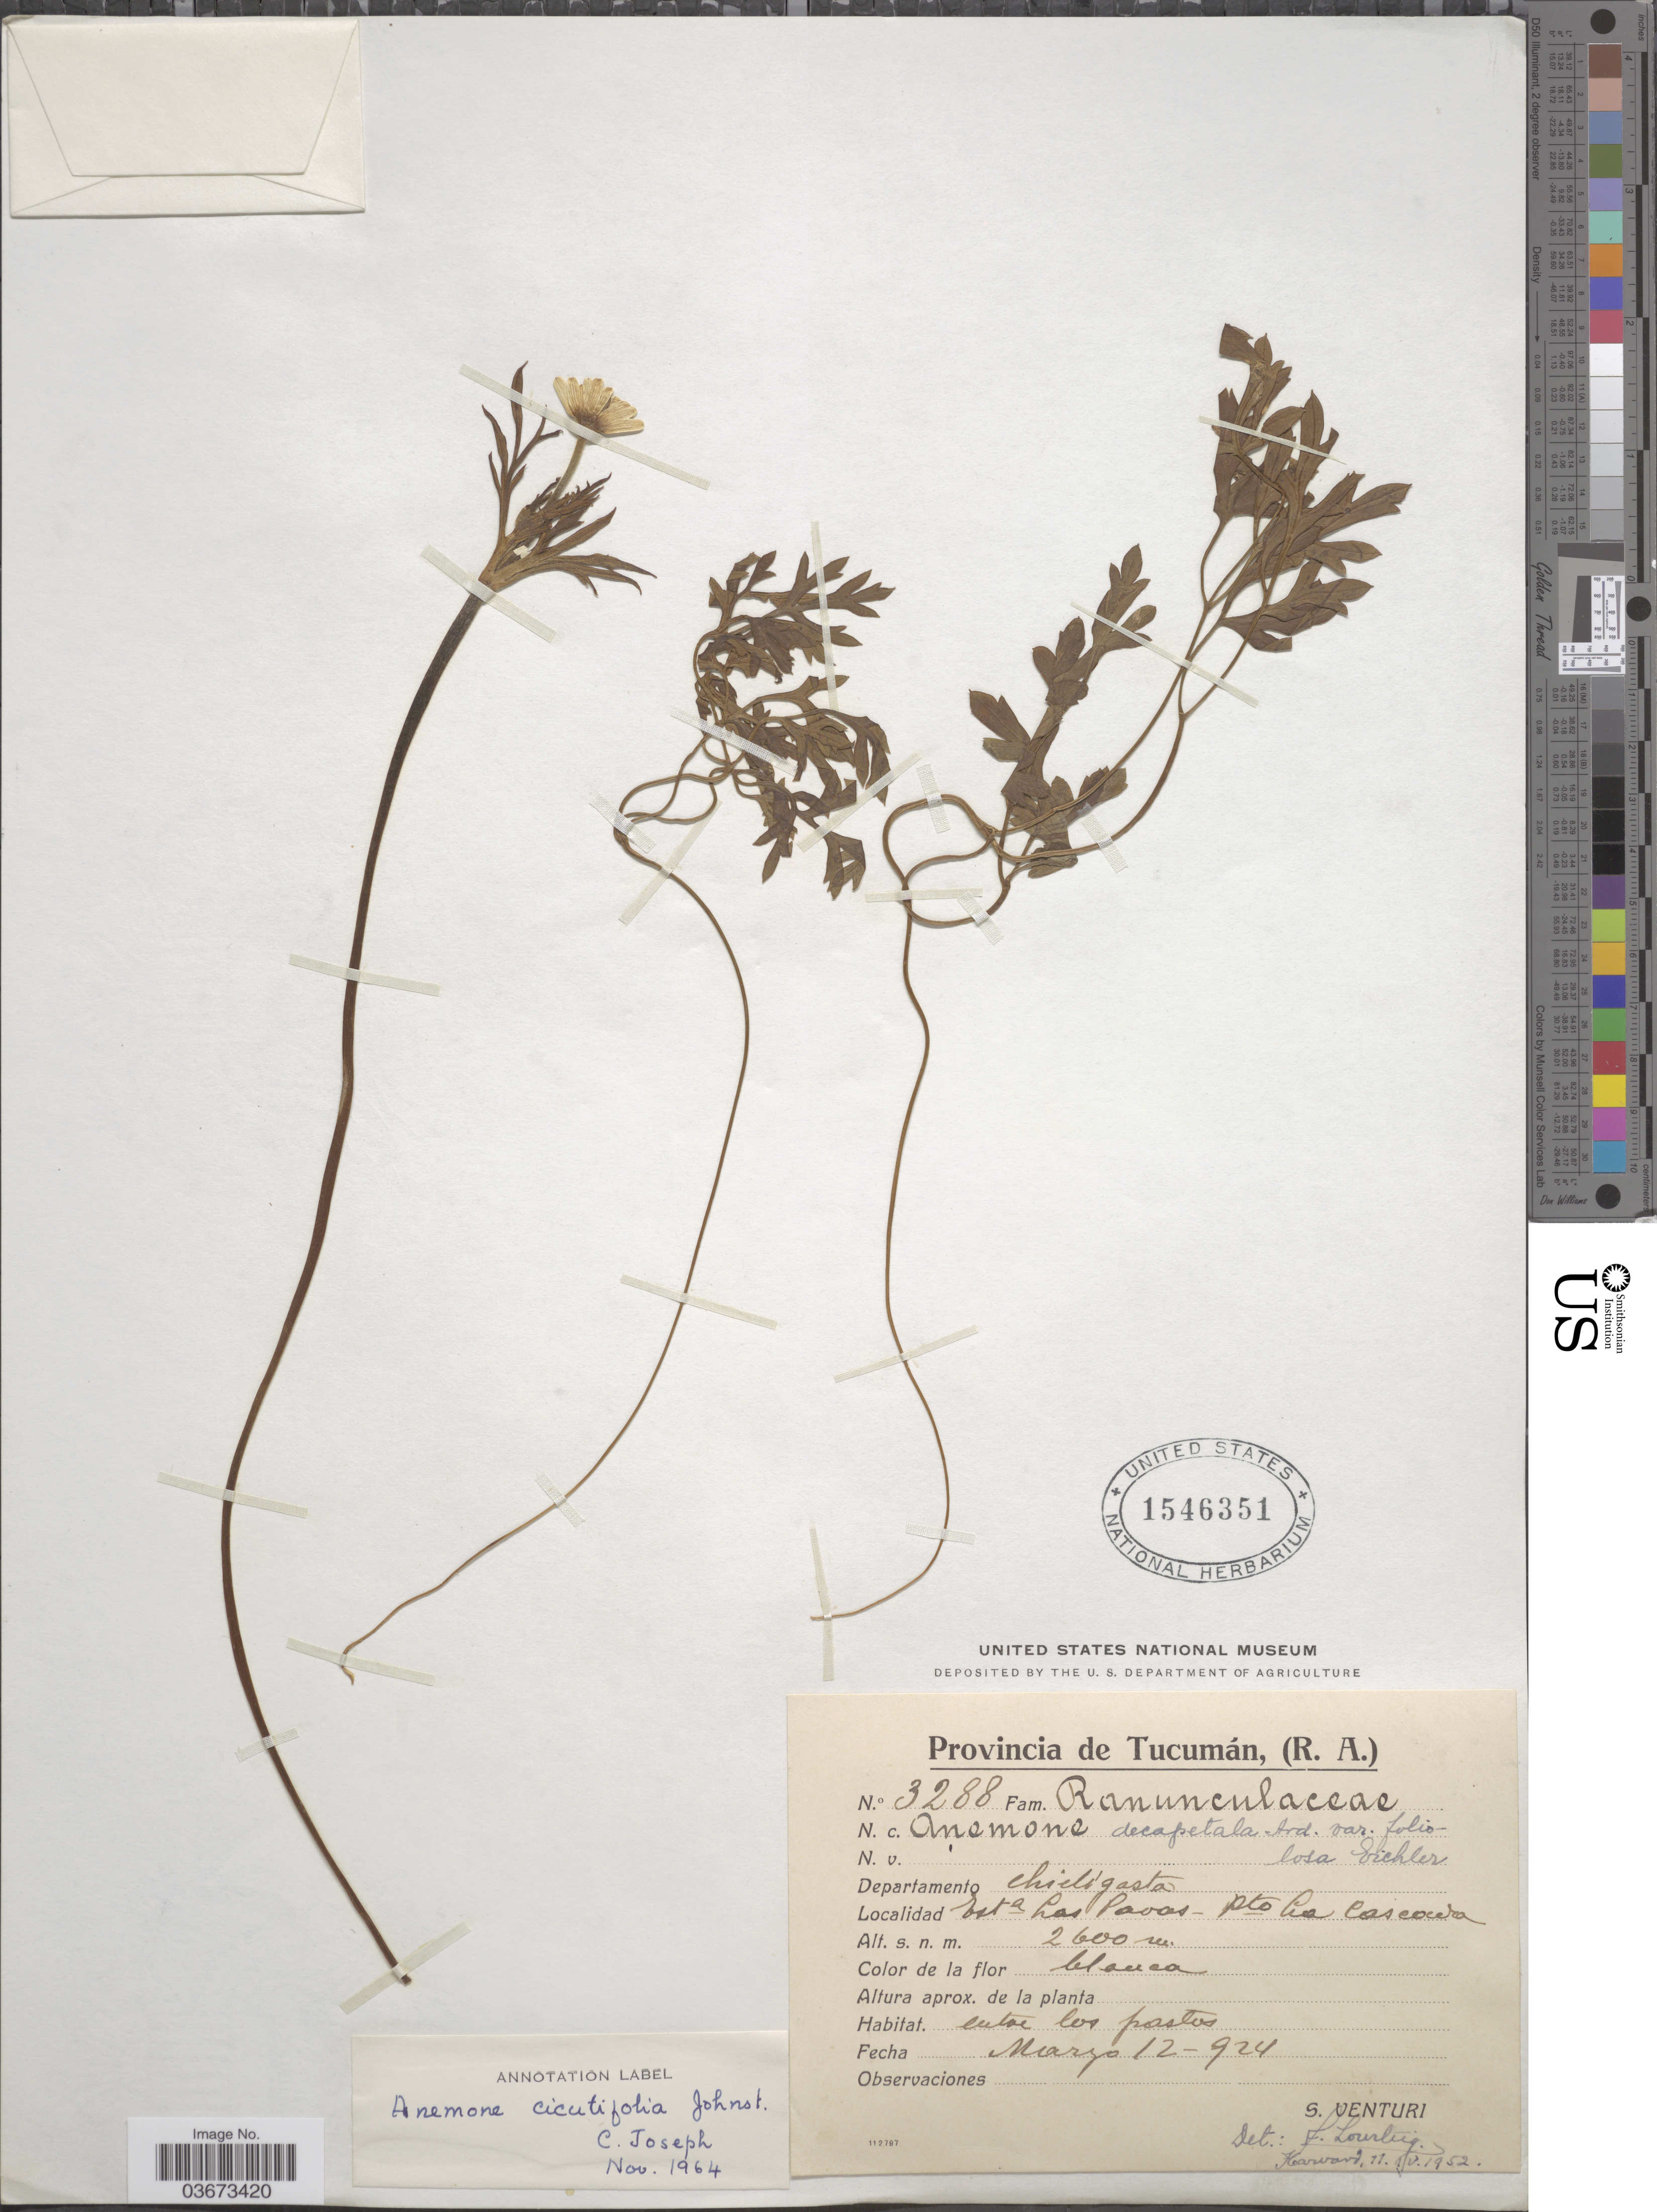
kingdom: Plantae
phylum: Tracheophyta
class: Magnoliopsida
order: Ranunculales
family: Ranunculaceae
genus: Anemone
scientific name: Anemone cicutifolia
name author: I.M. Johnst.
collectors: S. Venturi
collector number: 3288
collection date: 1924-03-12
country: Argentina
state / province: Tucuman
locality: Departamento Chicligasta. Esta. Las Pavas - Sto La Cascada.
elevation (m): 2600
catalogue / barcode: US 1546351